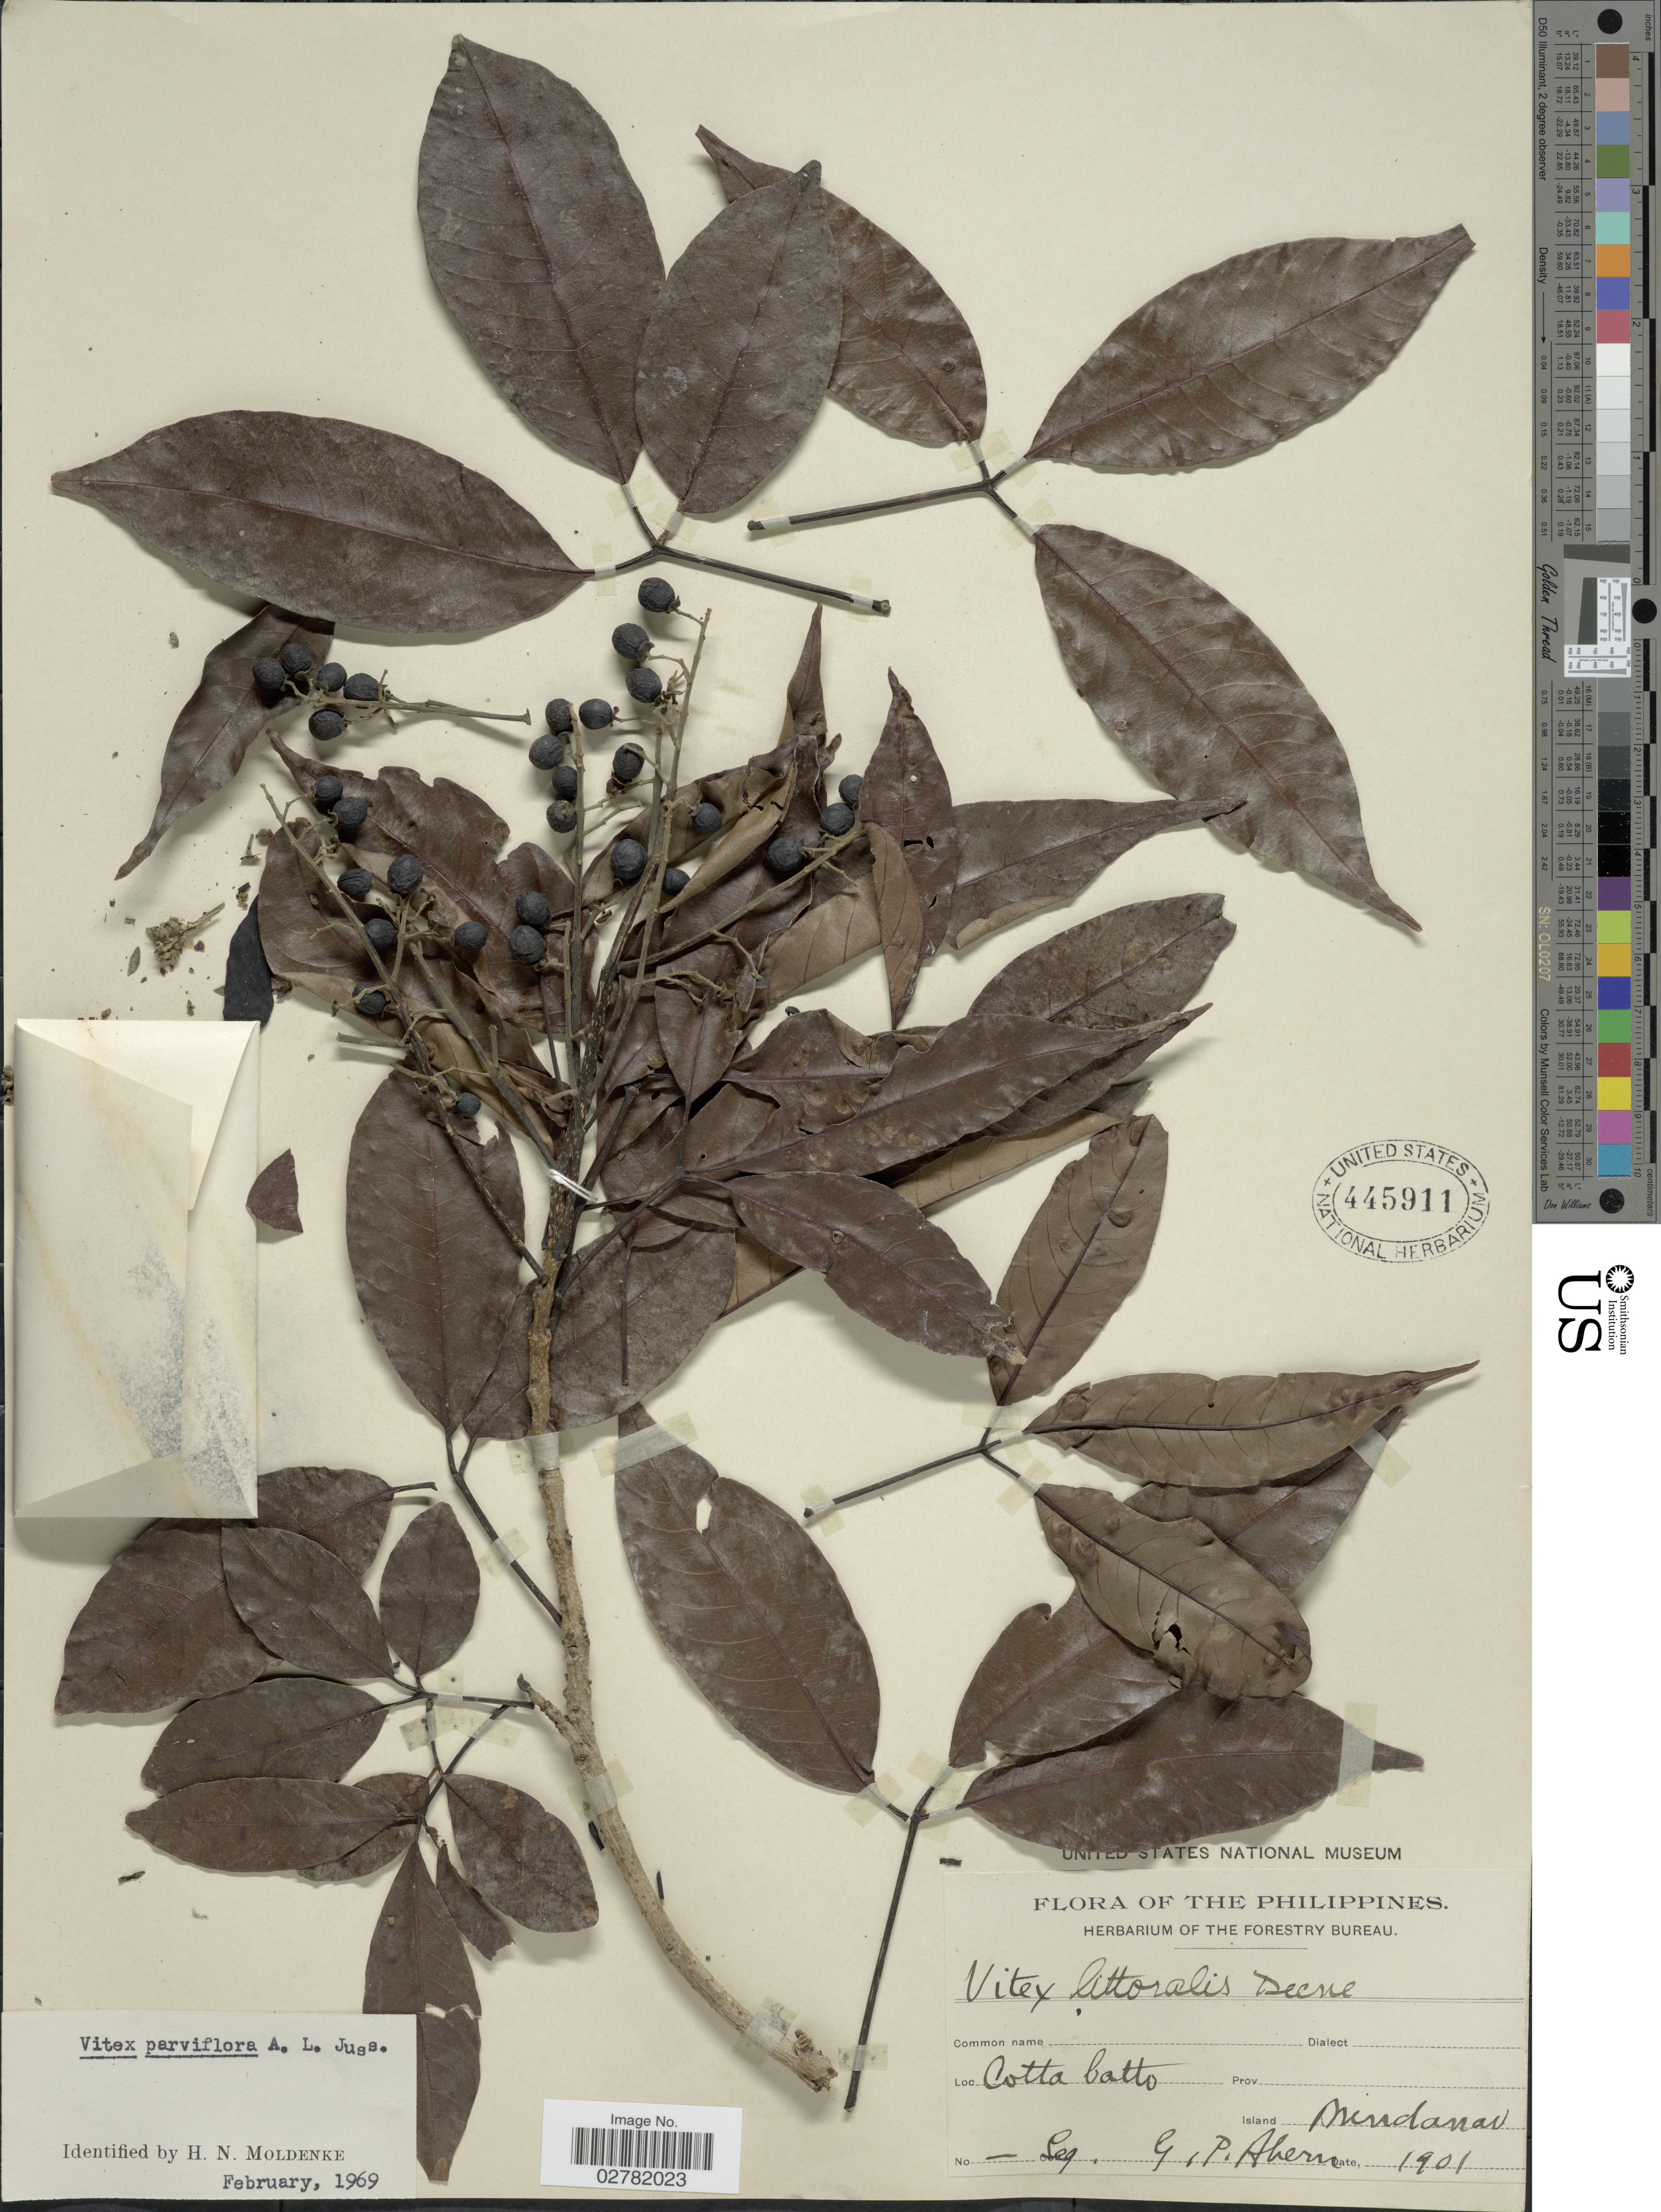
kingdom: Plantae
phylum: Tracheophyta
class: Magnoliopsida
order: Lamiales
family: Lamiaceae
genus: Vitex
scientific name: Vitex parviflora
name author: Juss.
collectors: G. Ahern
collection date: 1901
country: Philippines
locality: Cotta batto. Island Mindanao.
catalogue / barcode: US 445911